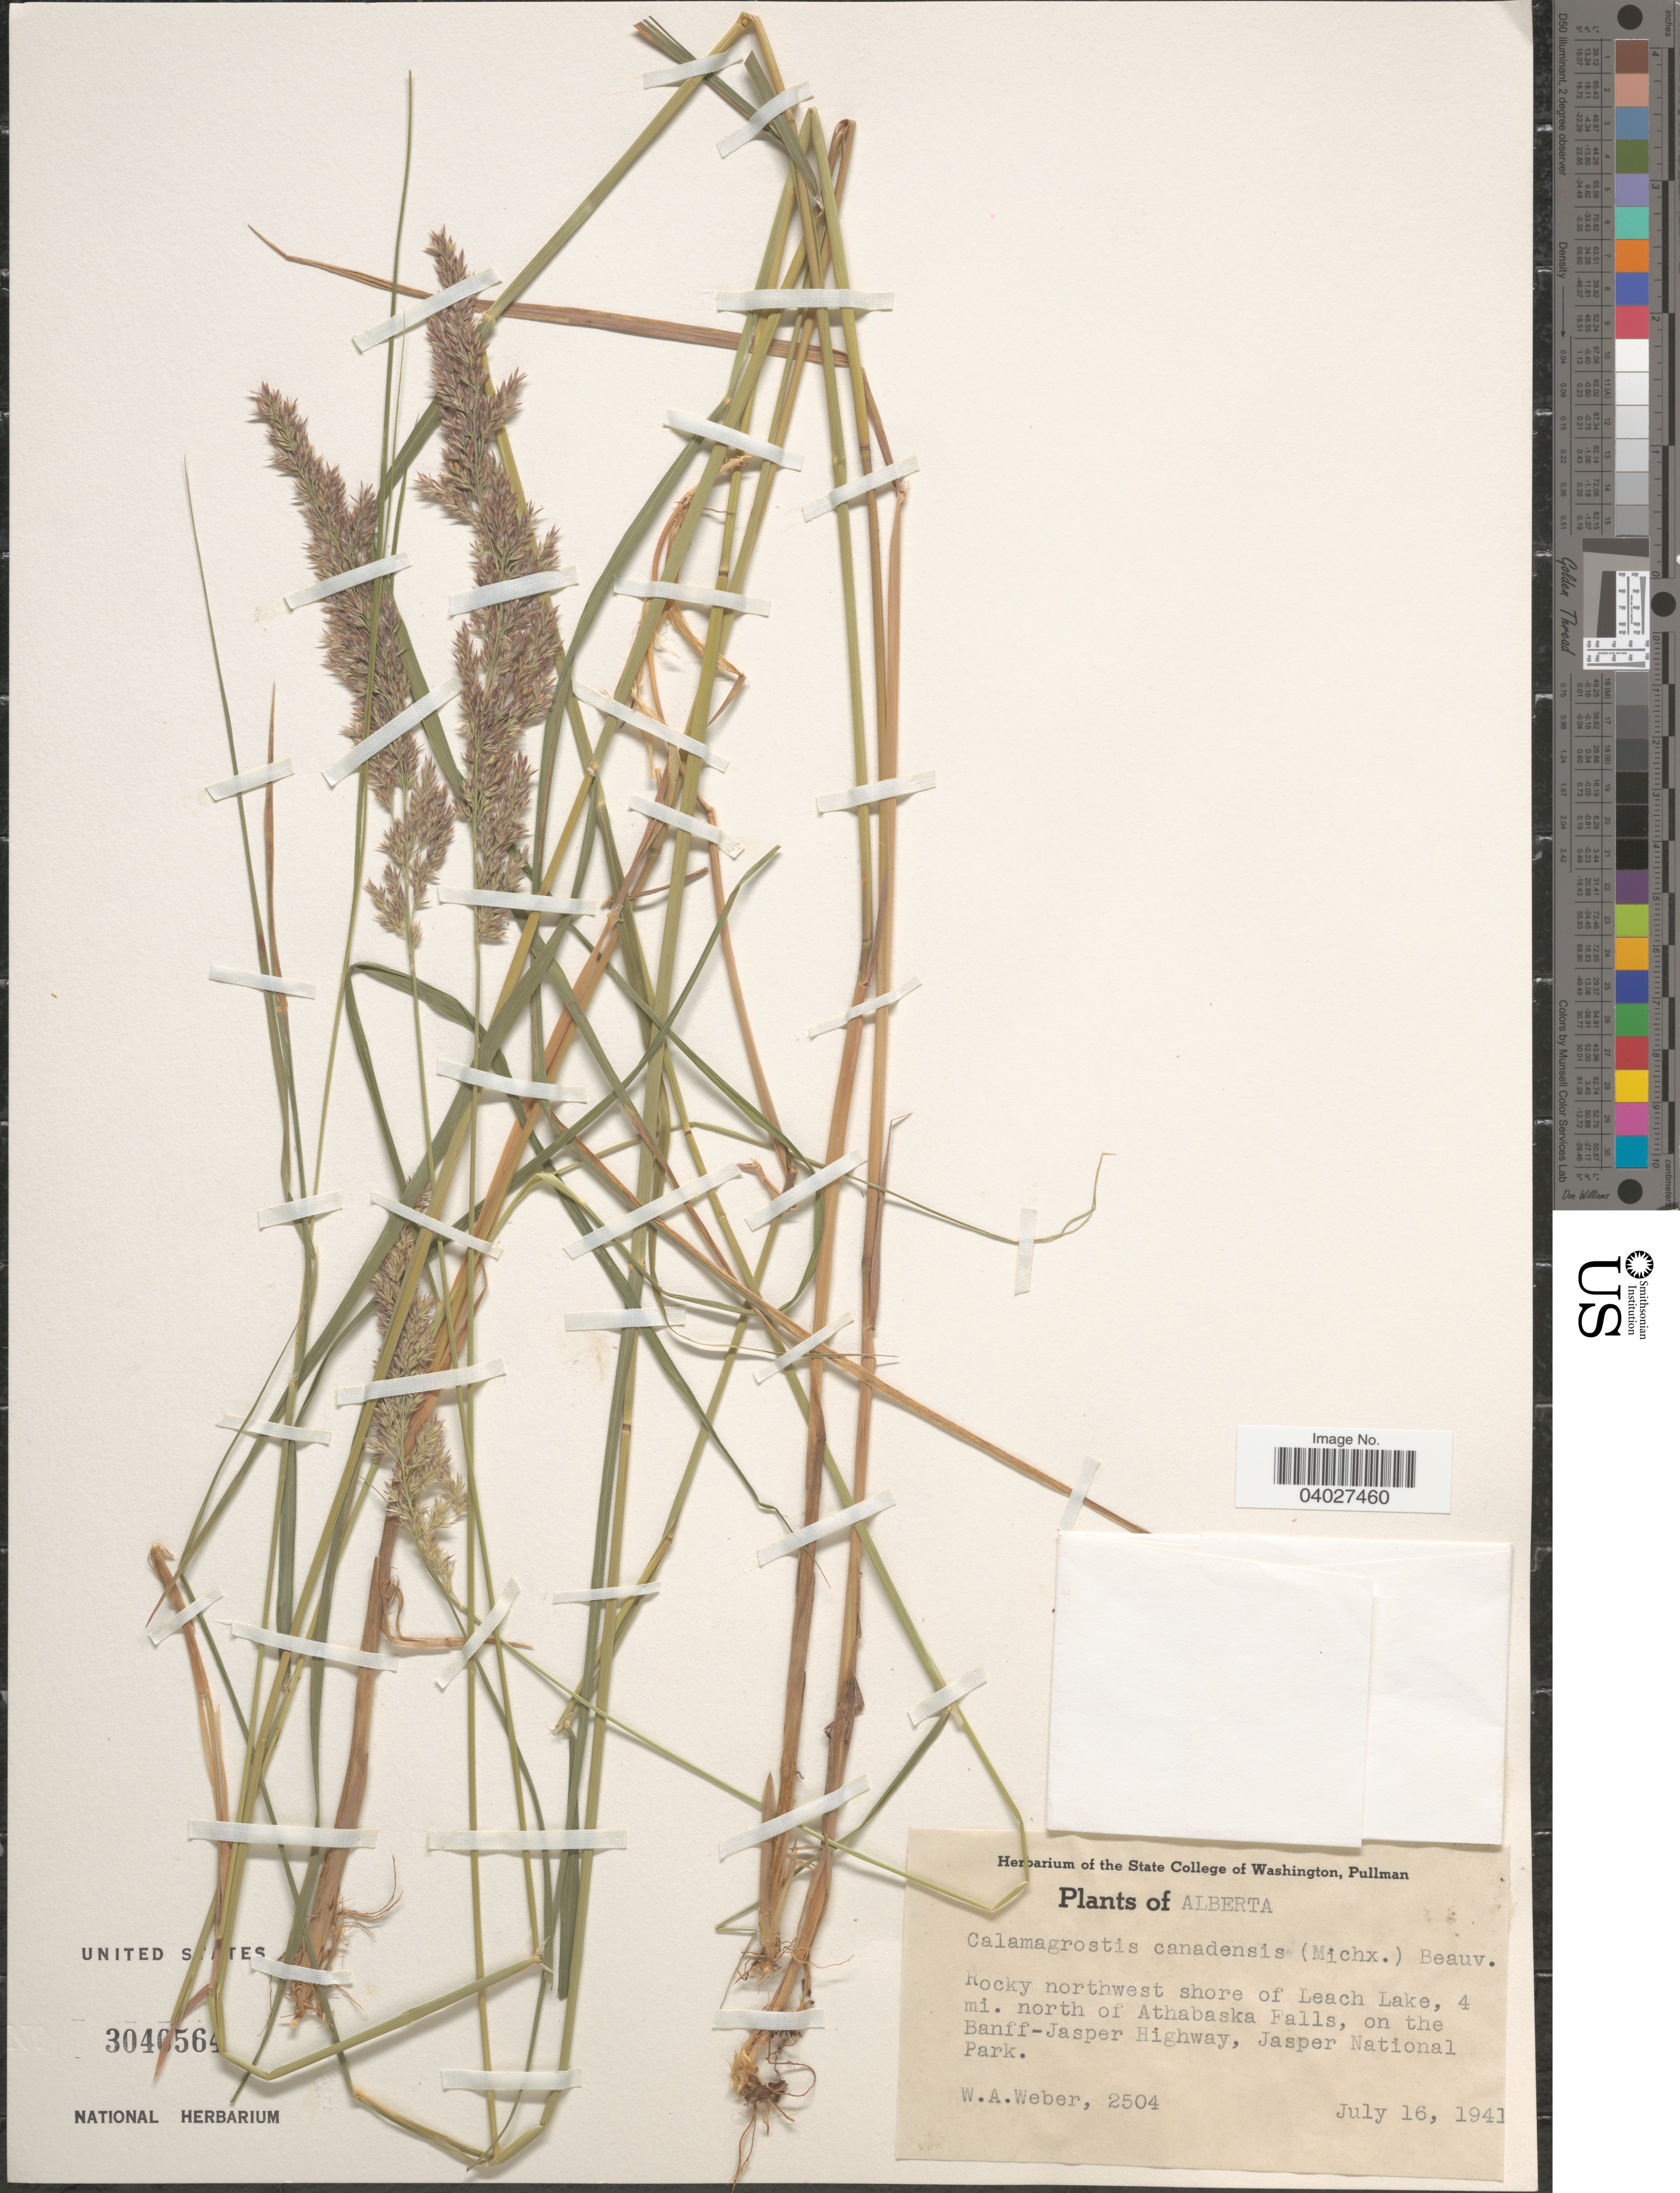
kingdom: Plantae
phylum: Tracheophyta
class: Liliopsida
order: Poales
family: Poaceae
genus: Calamagrostis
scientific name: Calamagrostis canadensis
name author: (Michx.) P. Beauv.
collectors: W. A. Weber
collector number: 2504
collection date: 1941-07-16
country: Canada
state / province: Alberta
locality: Rocky northwest shore of Leach Lake, 4 mi. north of Athabaska Falls, on the Banff-Jasper Highway, Jasper National Park.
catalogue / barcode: US 3040564